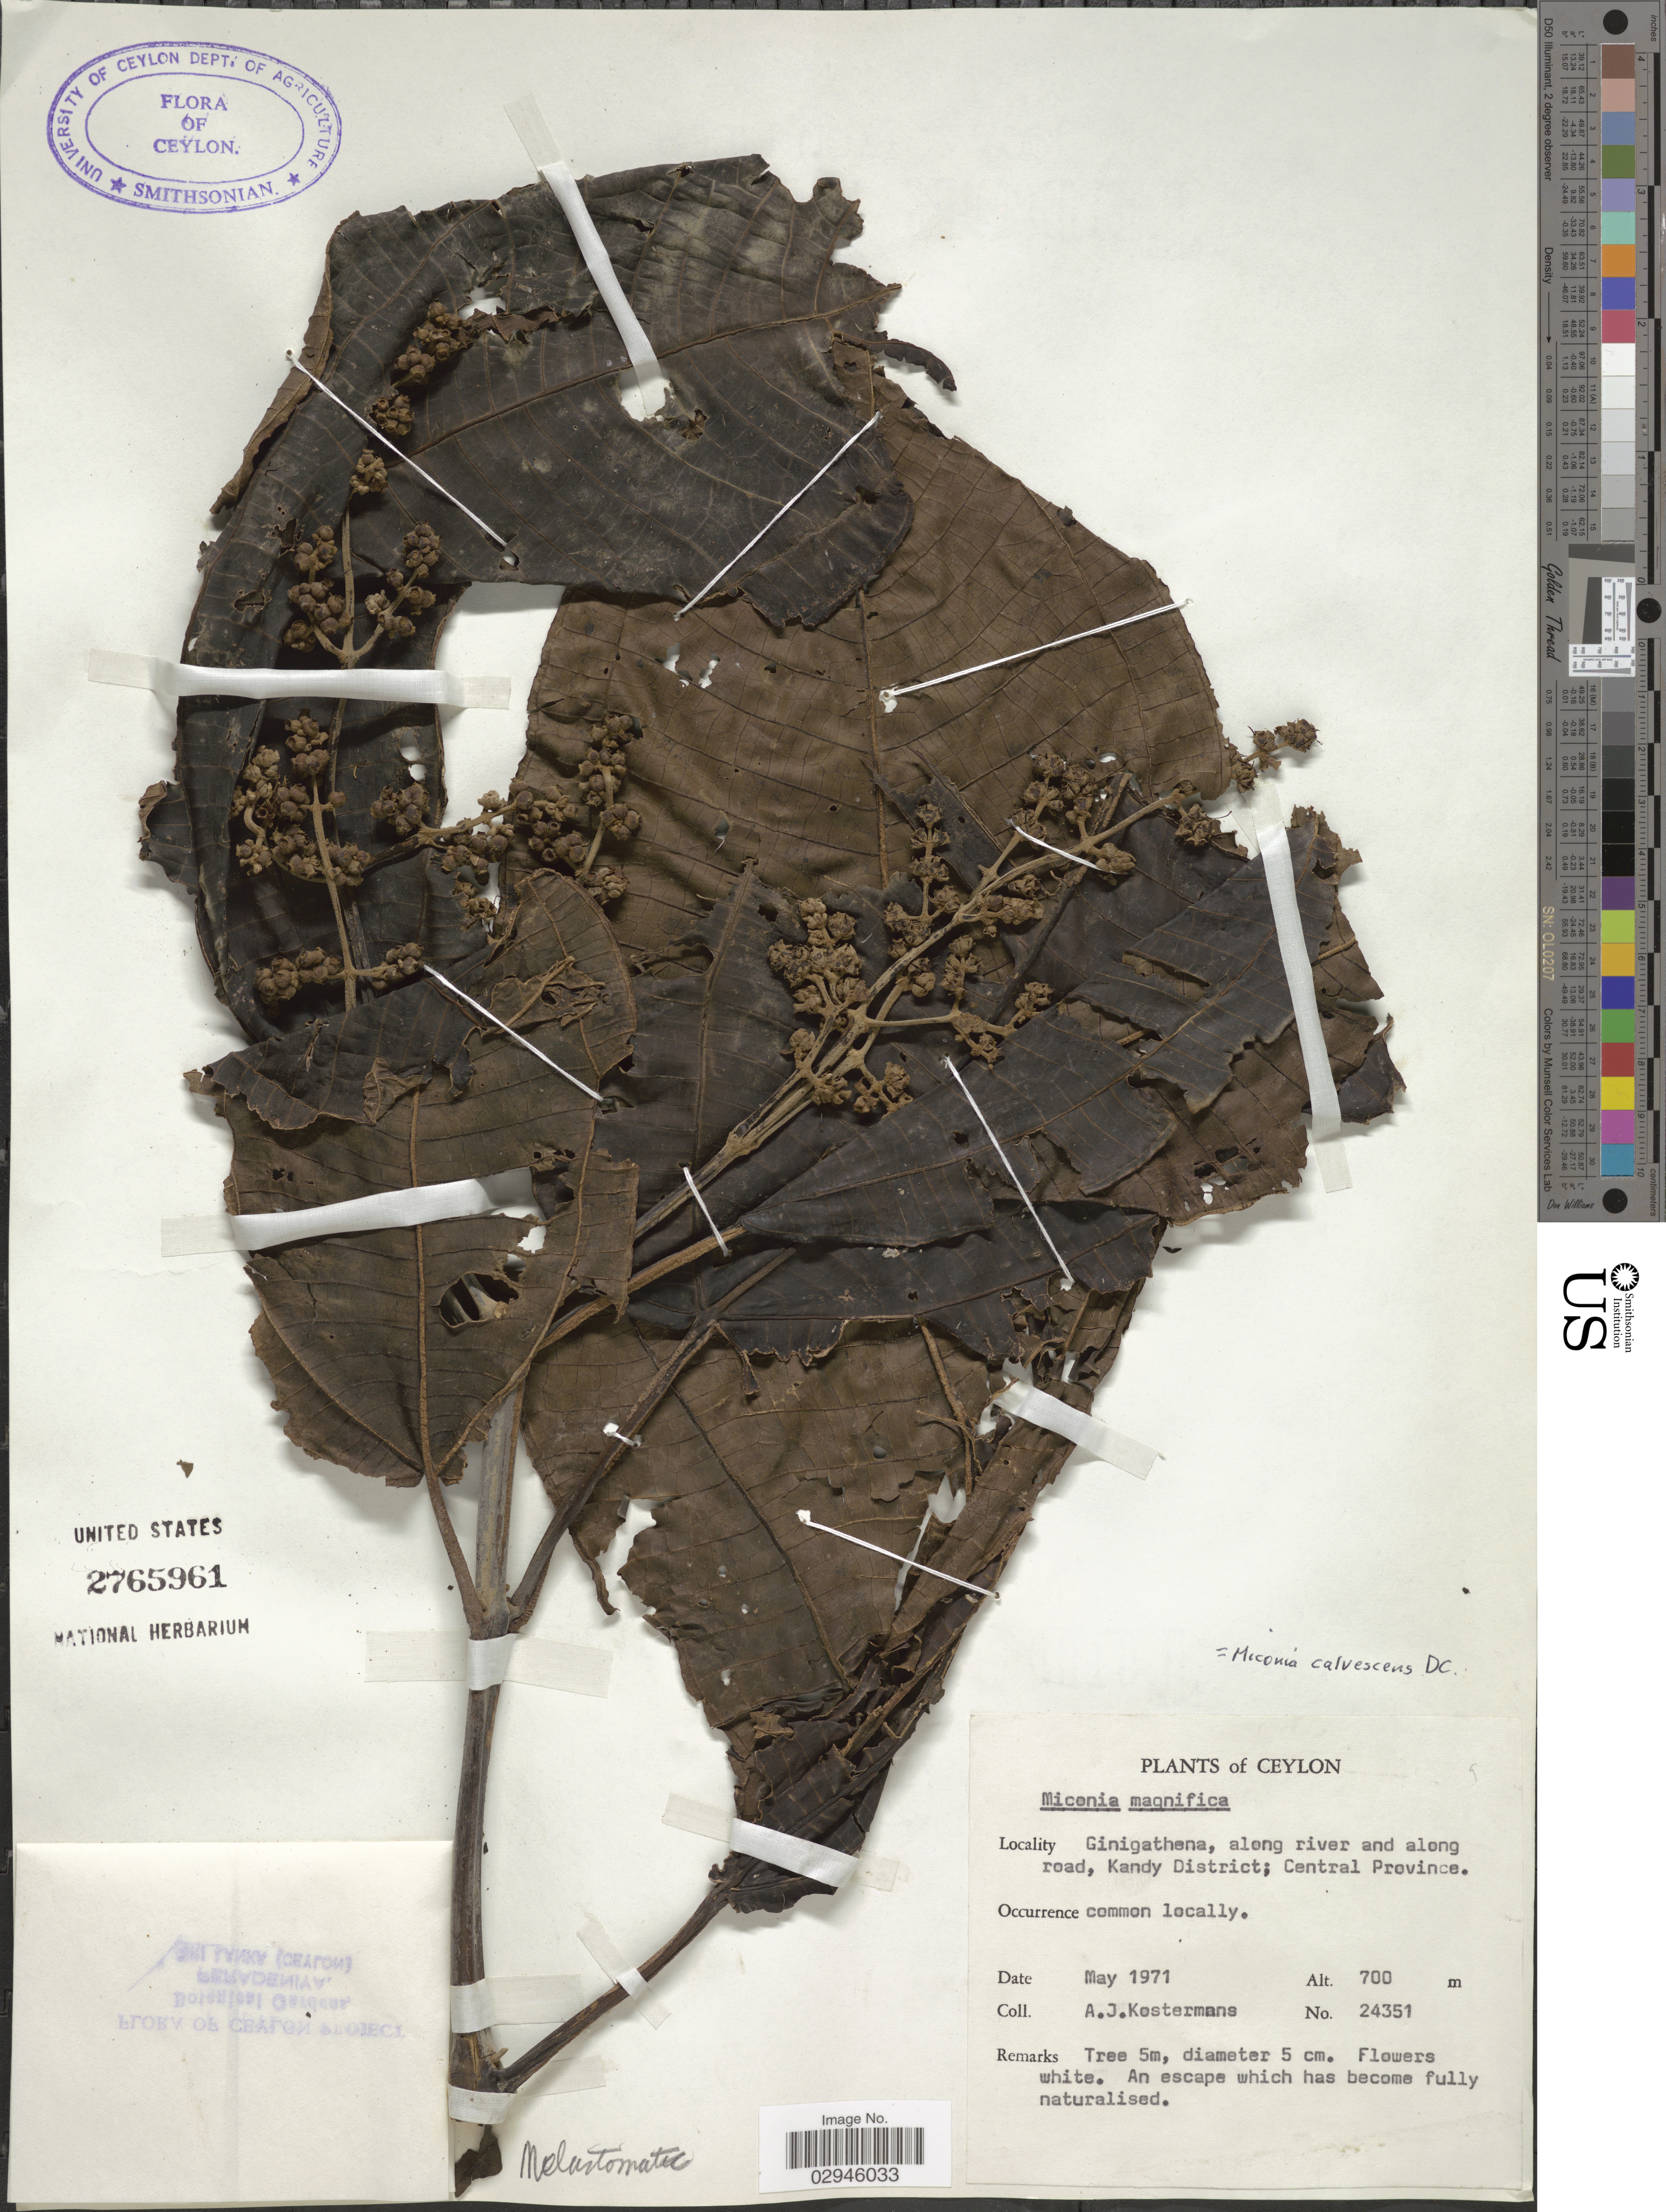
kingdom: Plantae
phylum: Tracheophyta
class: Magnoliopsida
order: Myrtales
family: Melastomataceae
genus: Miconia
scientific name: Miconia calvescens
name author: DC.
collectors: A. J. G. Kostermans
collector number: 24351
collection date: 1971-05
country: Sri Lanka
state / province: Central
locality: Ceylon. Ginigathena, along river and along road, Kandy District.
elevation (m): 700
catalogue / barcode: US 2765961